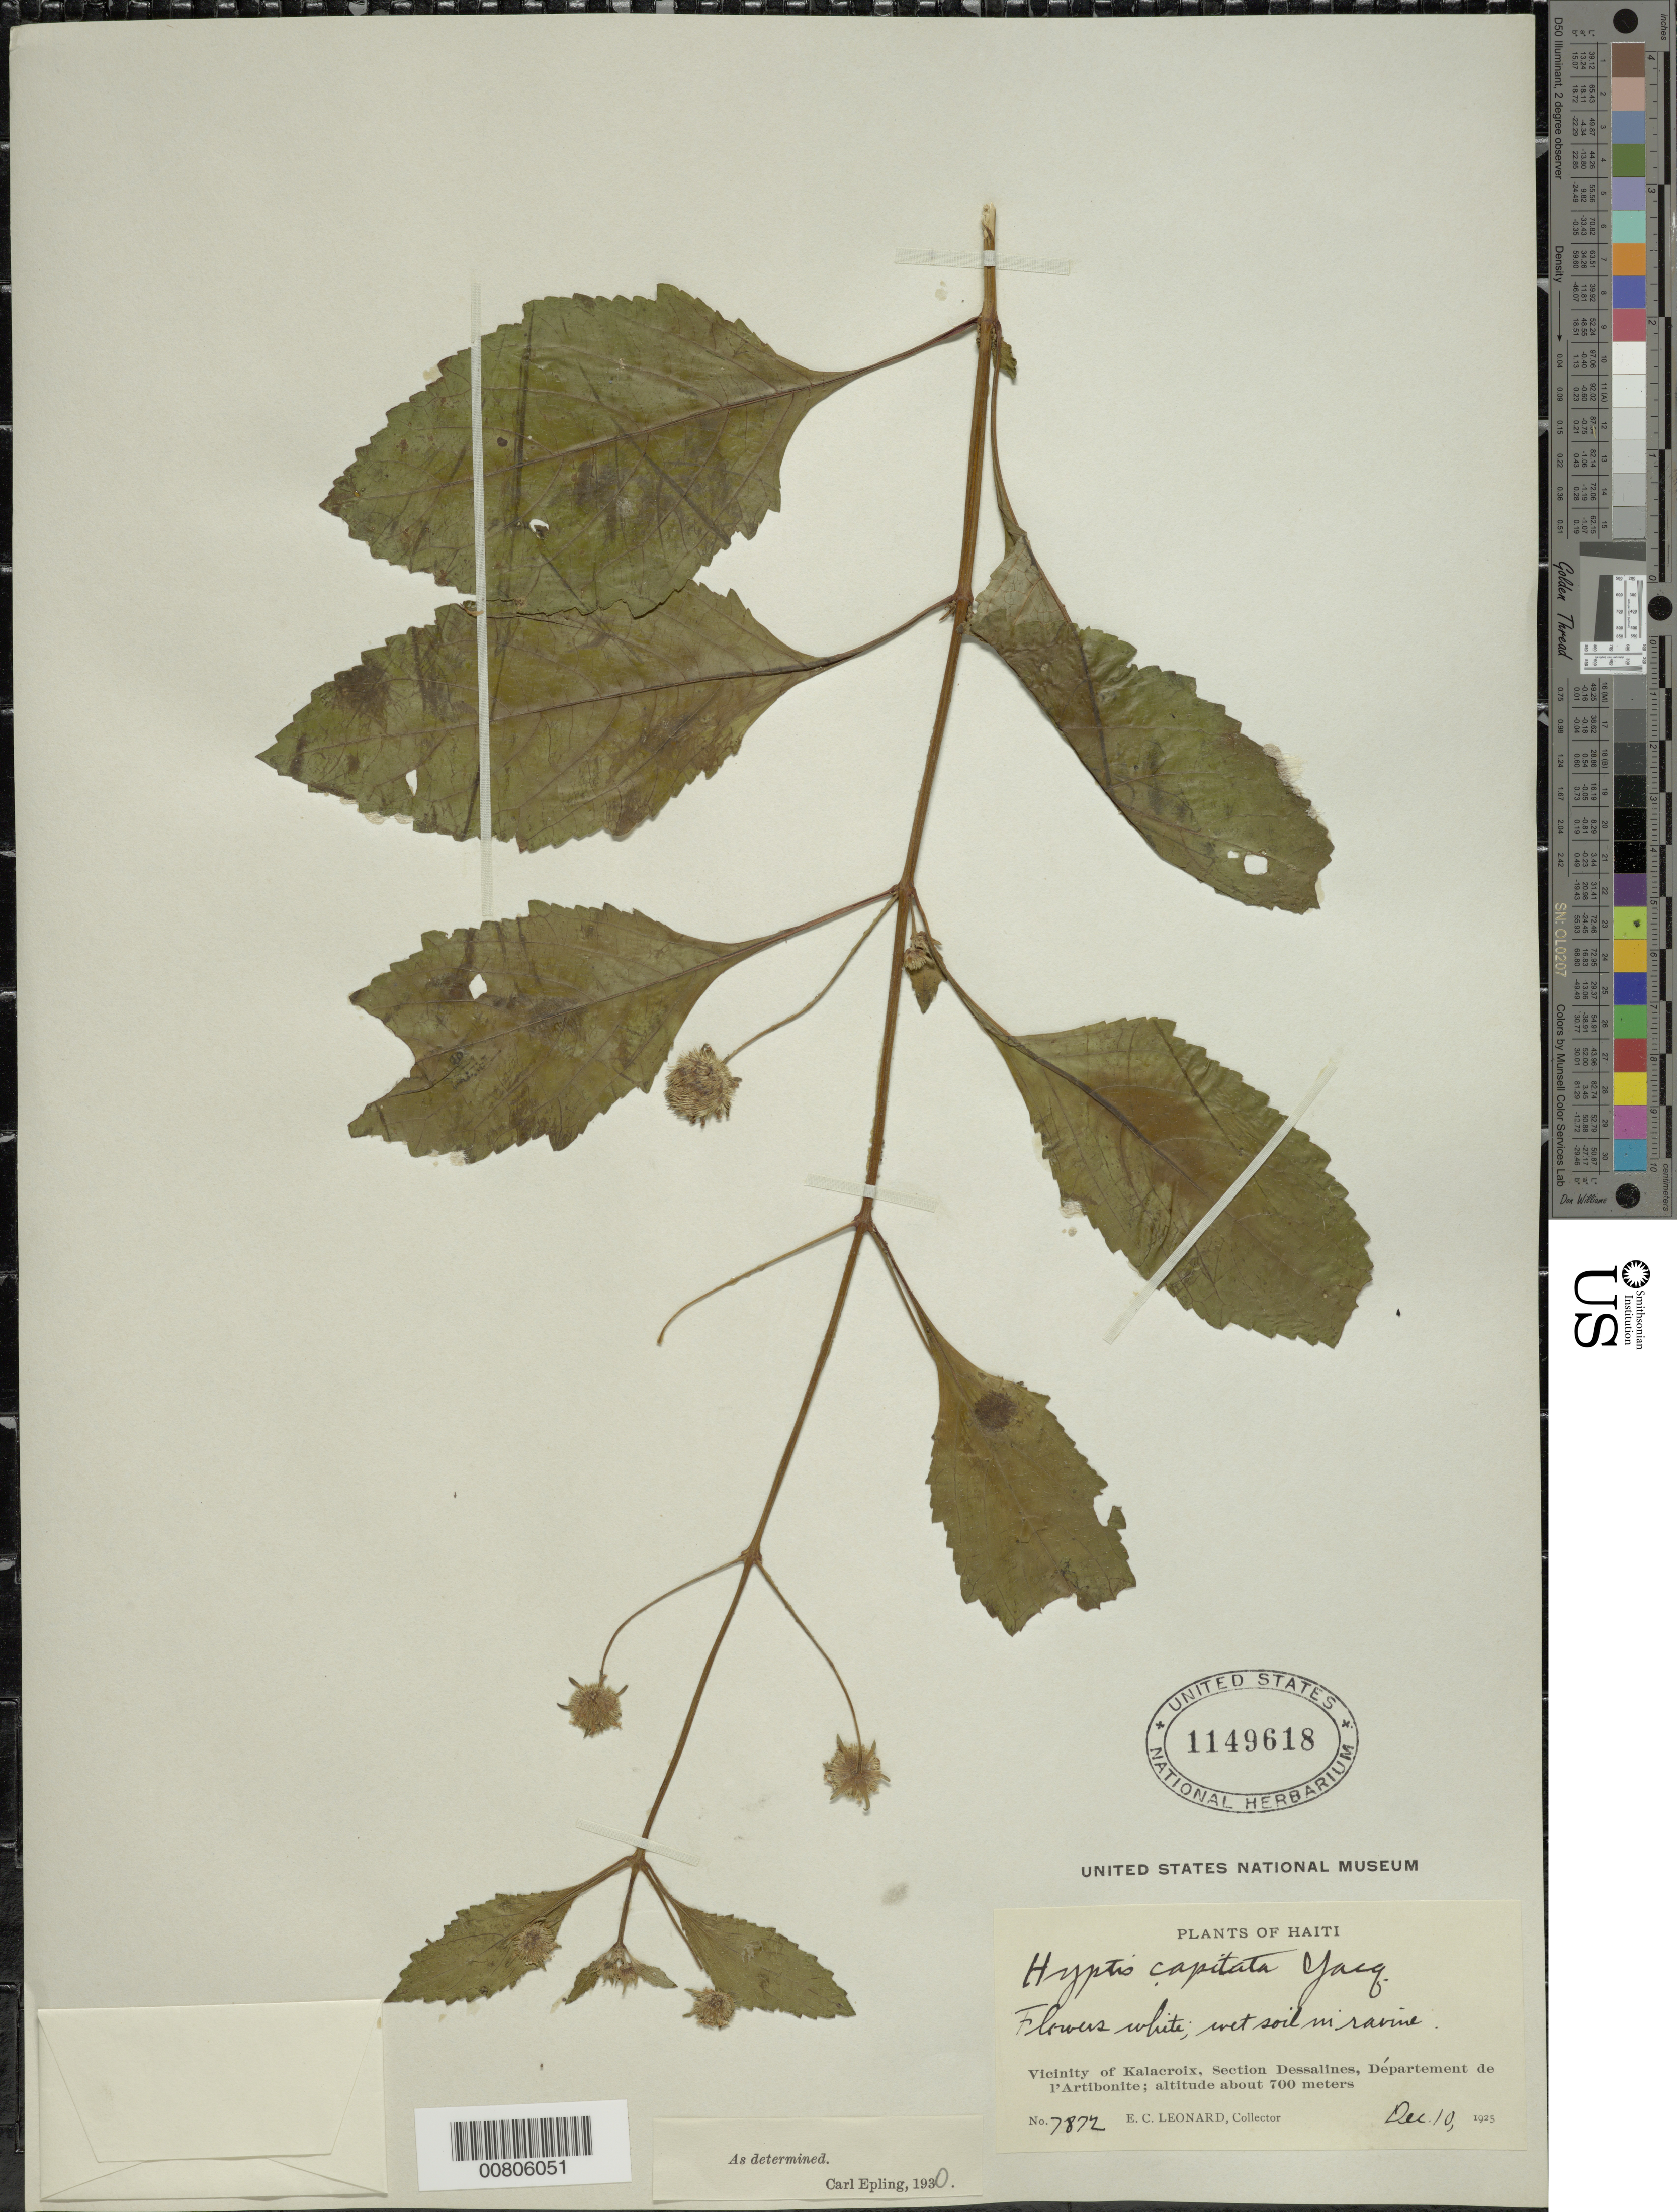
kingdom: Plantae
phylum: Tracheophyta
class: Magnoliopsida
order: Lamiales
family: Lamiaceae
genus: Hyptis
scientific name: Hyptis capitata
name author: Jacq.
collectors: E. C. Leonard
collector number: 7872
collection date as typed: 10 Dec 1925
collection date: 1925-12-10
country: Haiti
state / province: Artibonite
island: Hispaniola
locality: Vicinity of Kalacroix, Section Dessalines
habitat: Wet soil in ravine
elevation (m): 700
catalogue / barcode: US 1149618